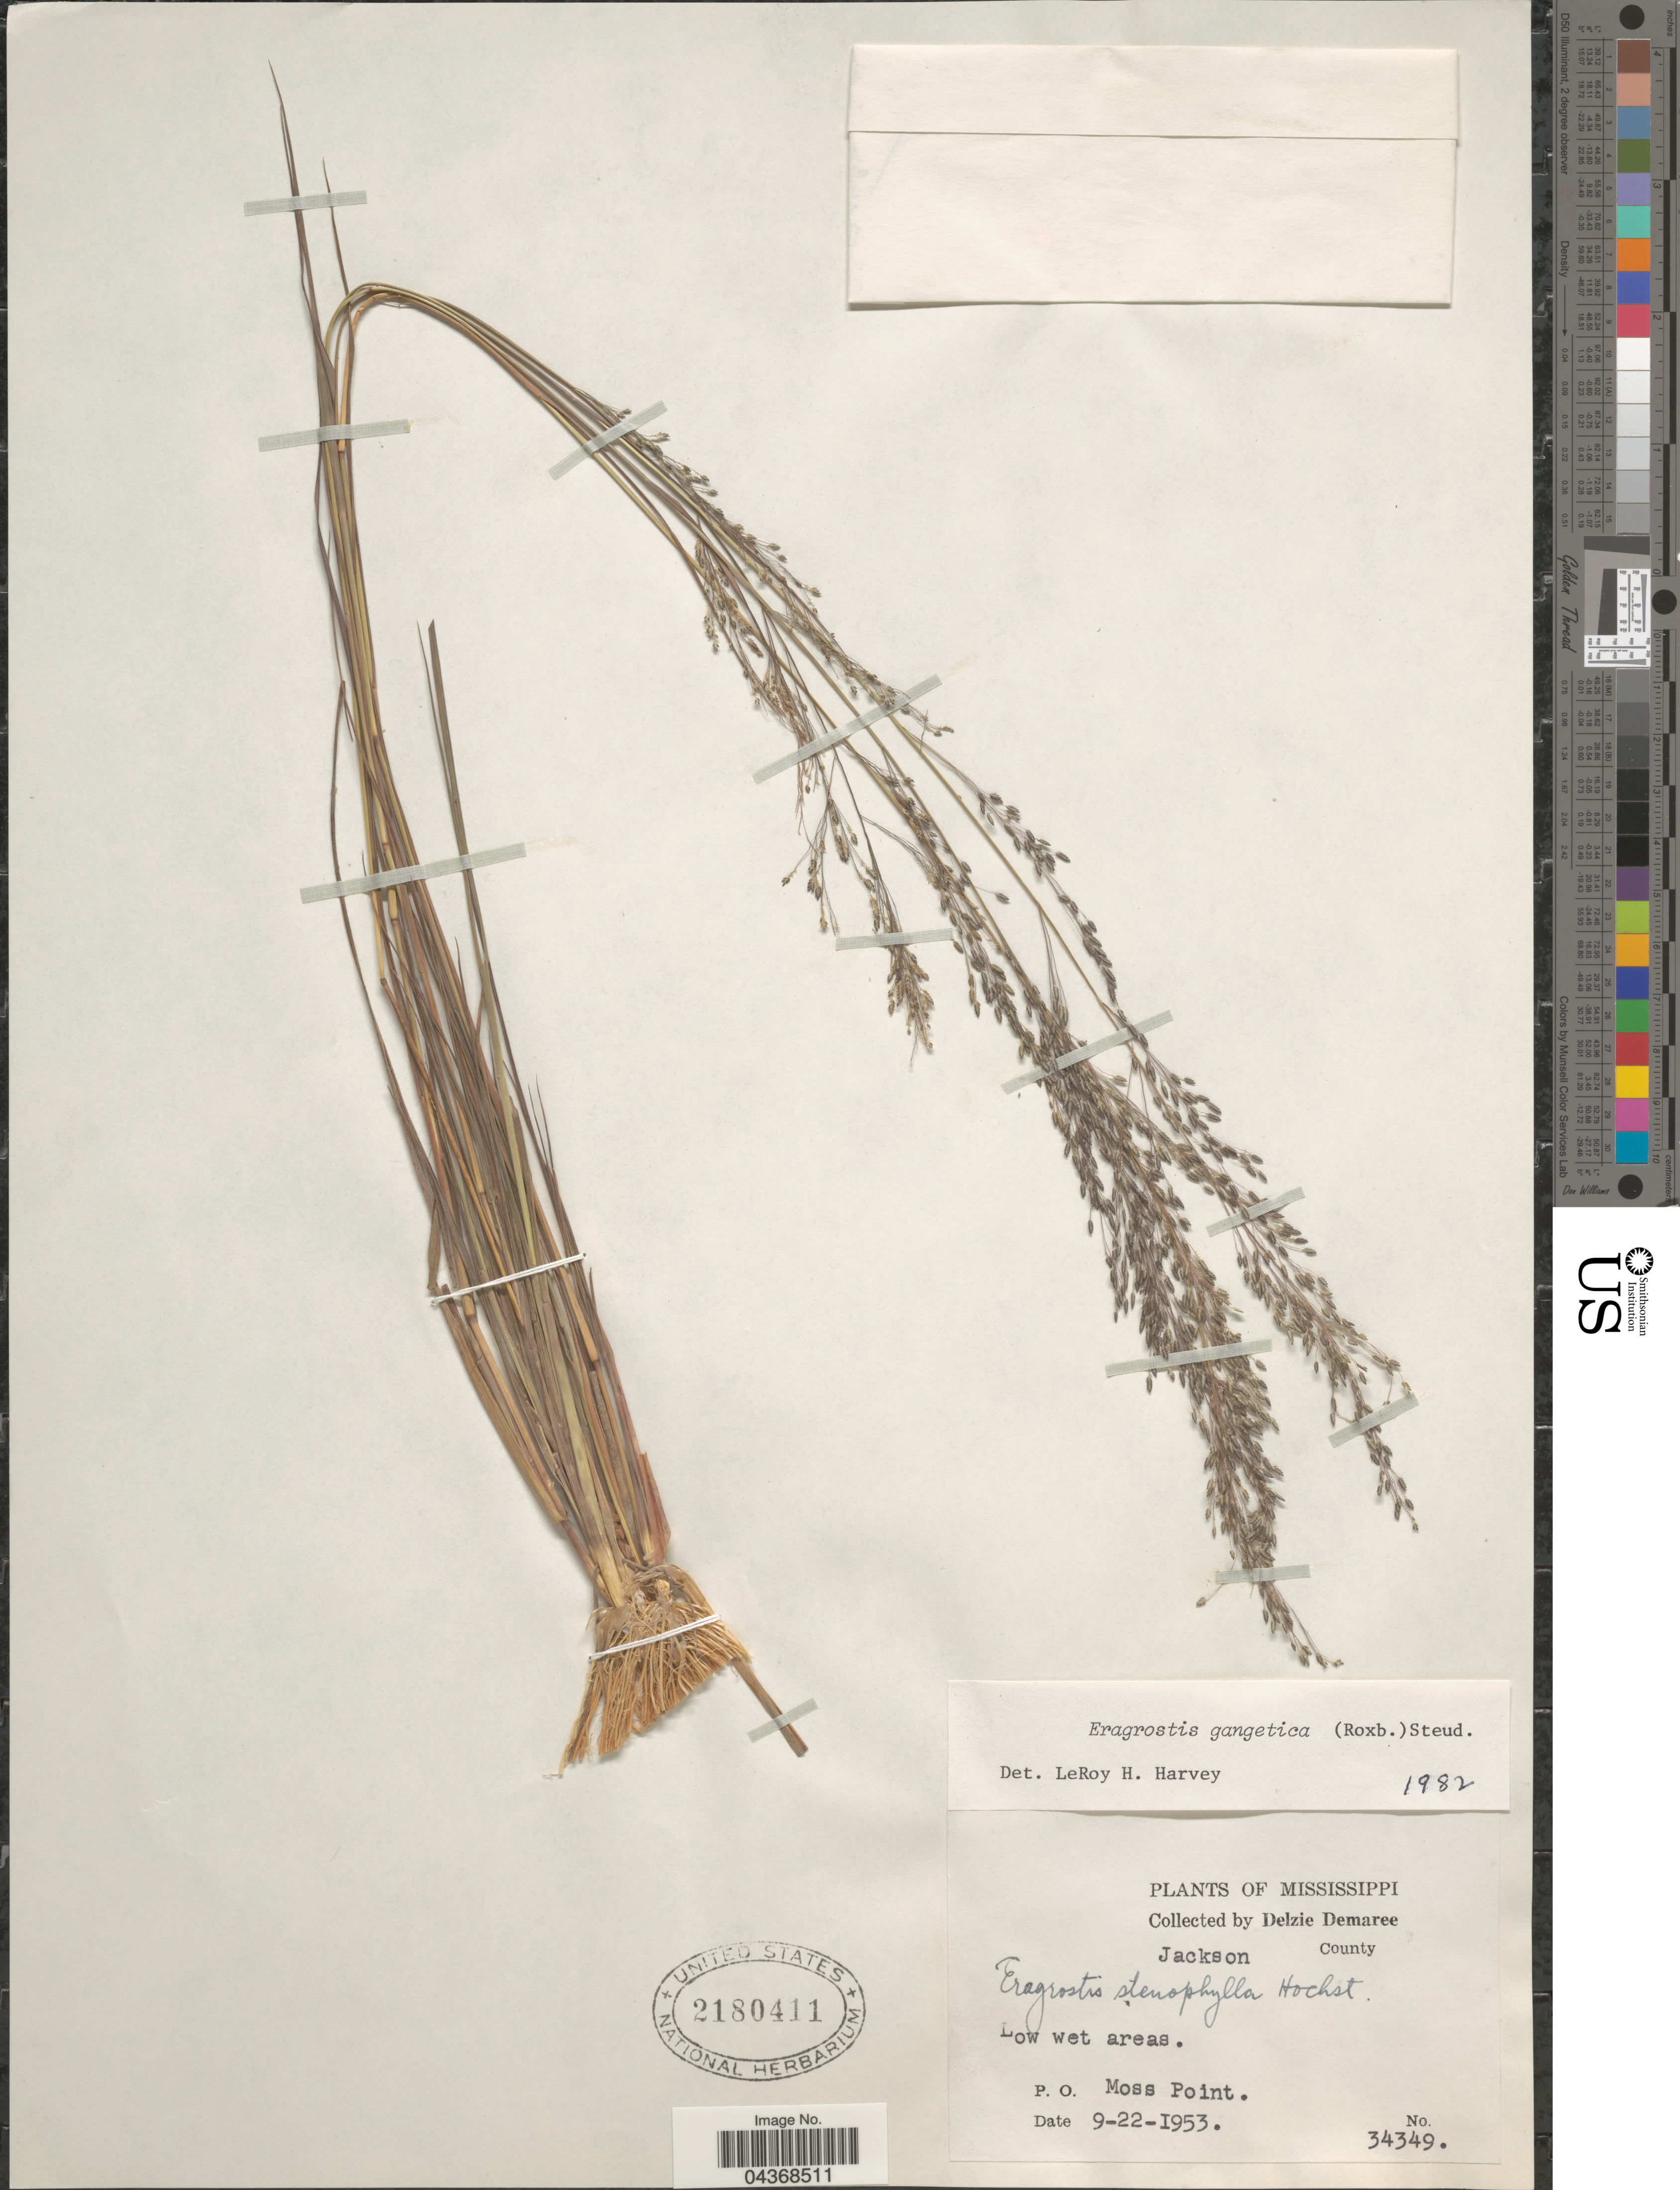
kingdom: Plantae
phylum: Tracheophyta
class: Liliopsida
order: Poales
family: Poaceae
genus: Eragrostis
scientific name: Eragrostis gangetica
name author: (Roxb.) Steud.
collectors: D. Demaree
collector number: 34349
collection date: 1953-09-22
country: United States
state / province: Mississippi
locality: Jackson County. P. O. Moss Point.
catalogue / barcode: US 2180411